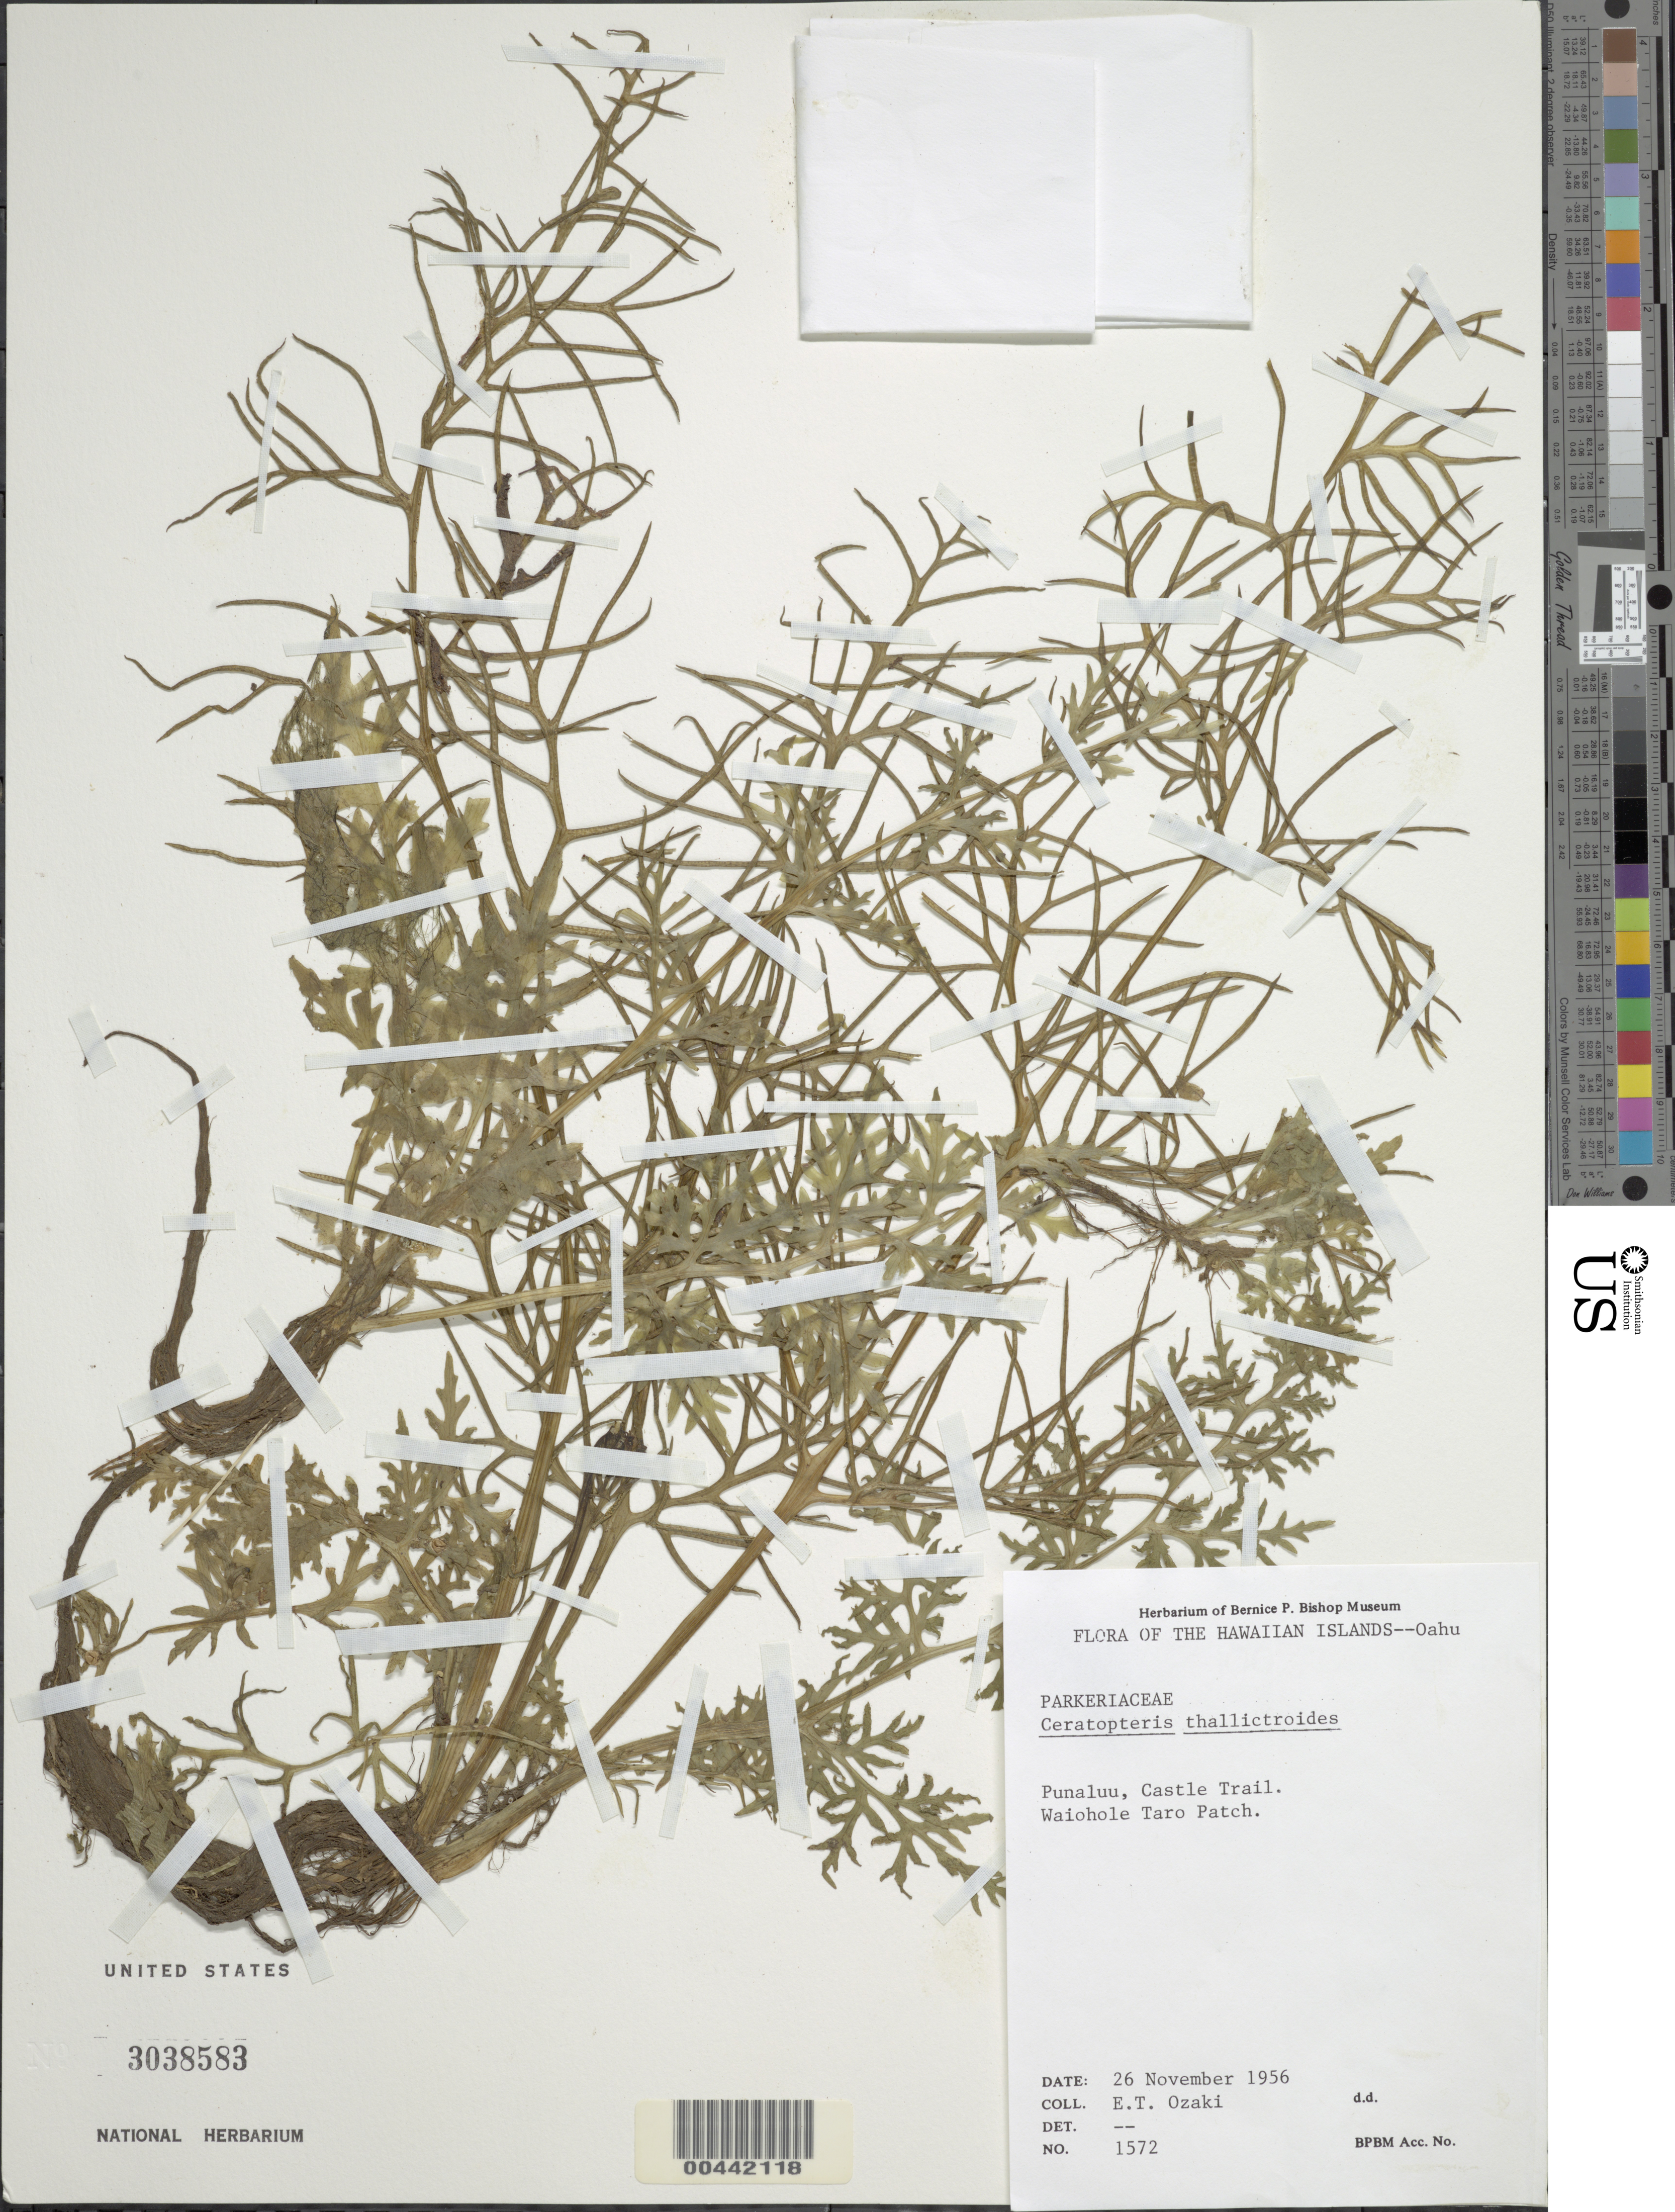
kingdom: Plantae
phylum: Tracheophyta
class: Polypodiopsida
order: Polypodiales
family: Pteridaceae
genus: Ceratopteris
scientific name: Ceratopteris gaudichaudii var. vulgaris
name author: Masuyama & Watano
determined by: Wagner, W. L., (BOT), Smithsonian Institution - National Museum of Natural History (UNITED STATES)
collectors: E. Ozaki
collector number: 1572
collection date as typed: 26 Nov 1956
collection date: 1956-11-26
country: United States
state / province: Hawaii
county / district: Honolulu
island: Oahu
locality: Punaluu, Castle Trail, Waiohole Taro Patch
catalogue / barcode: US 3038583